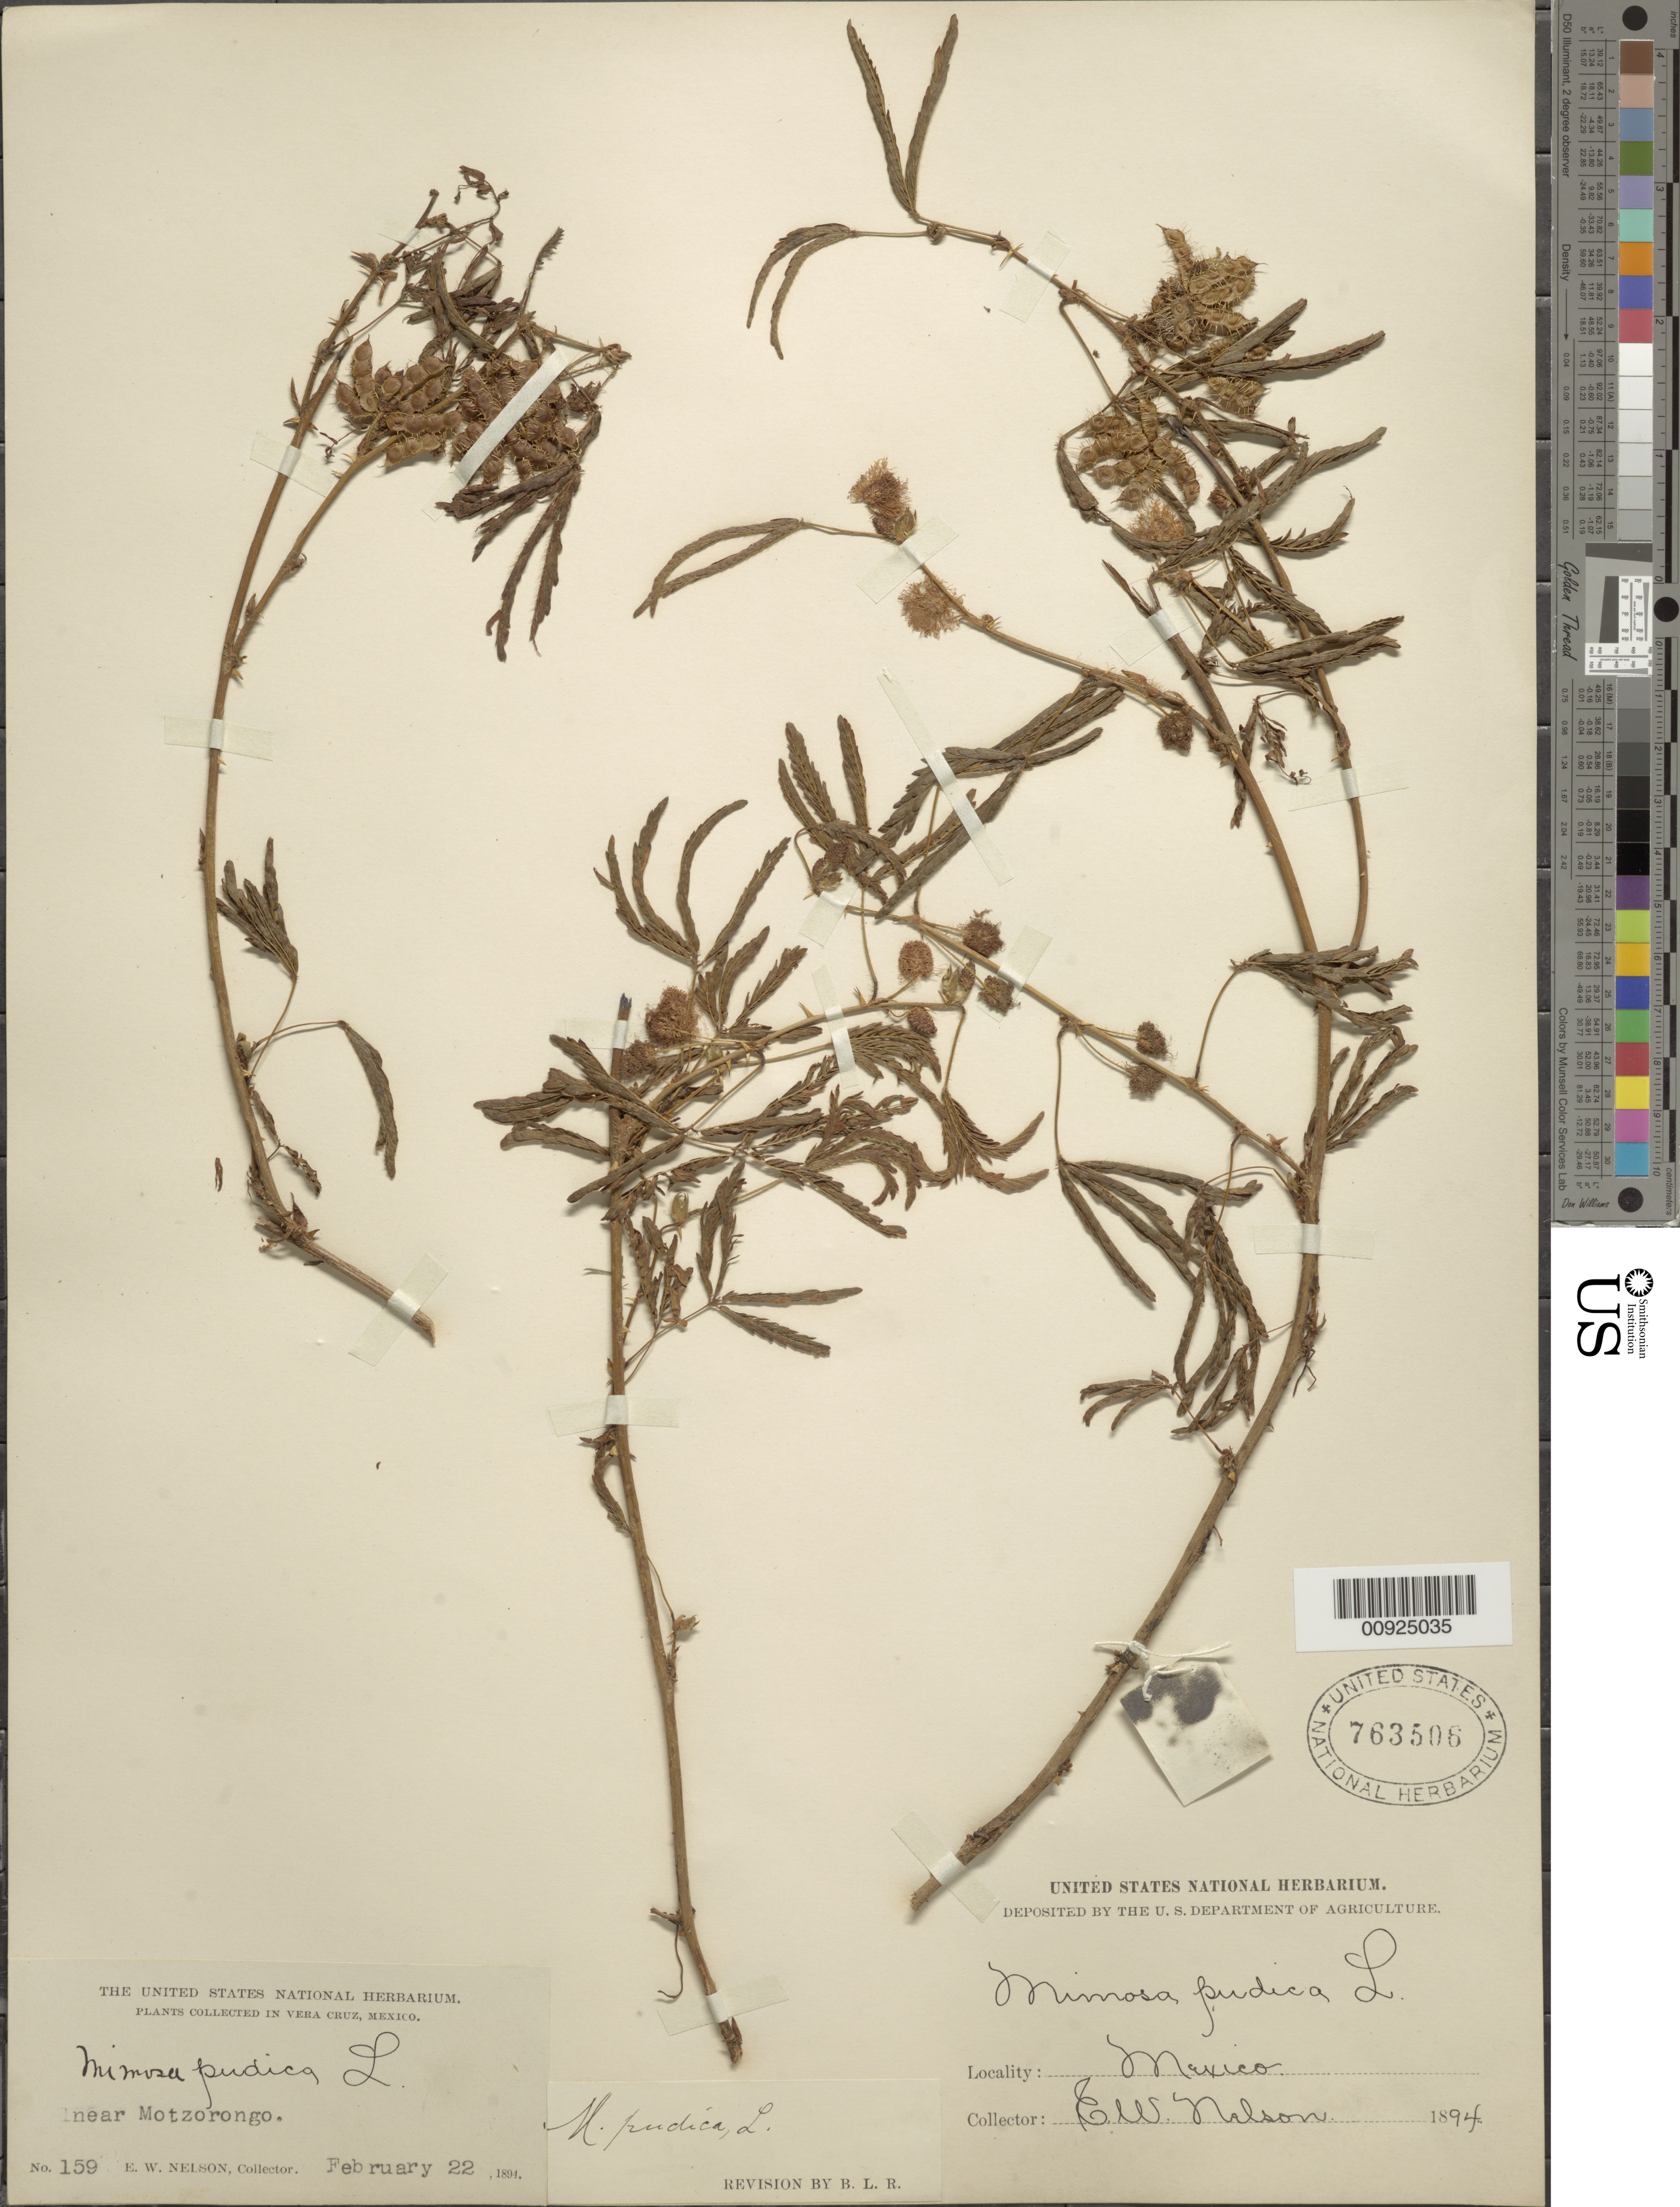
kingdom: Plantae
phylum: Tracheophyta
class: Magnoliopsida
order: Fabales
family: Fabaceae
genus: Mimosa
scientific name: Mimosa pudica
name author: L.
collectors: E. W. Nelson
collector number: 159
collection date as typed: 22 Feb 1894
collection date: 1894-02-22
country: Mexico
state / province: Veracruz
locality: Near Motzorongo.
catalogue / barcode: US 763506